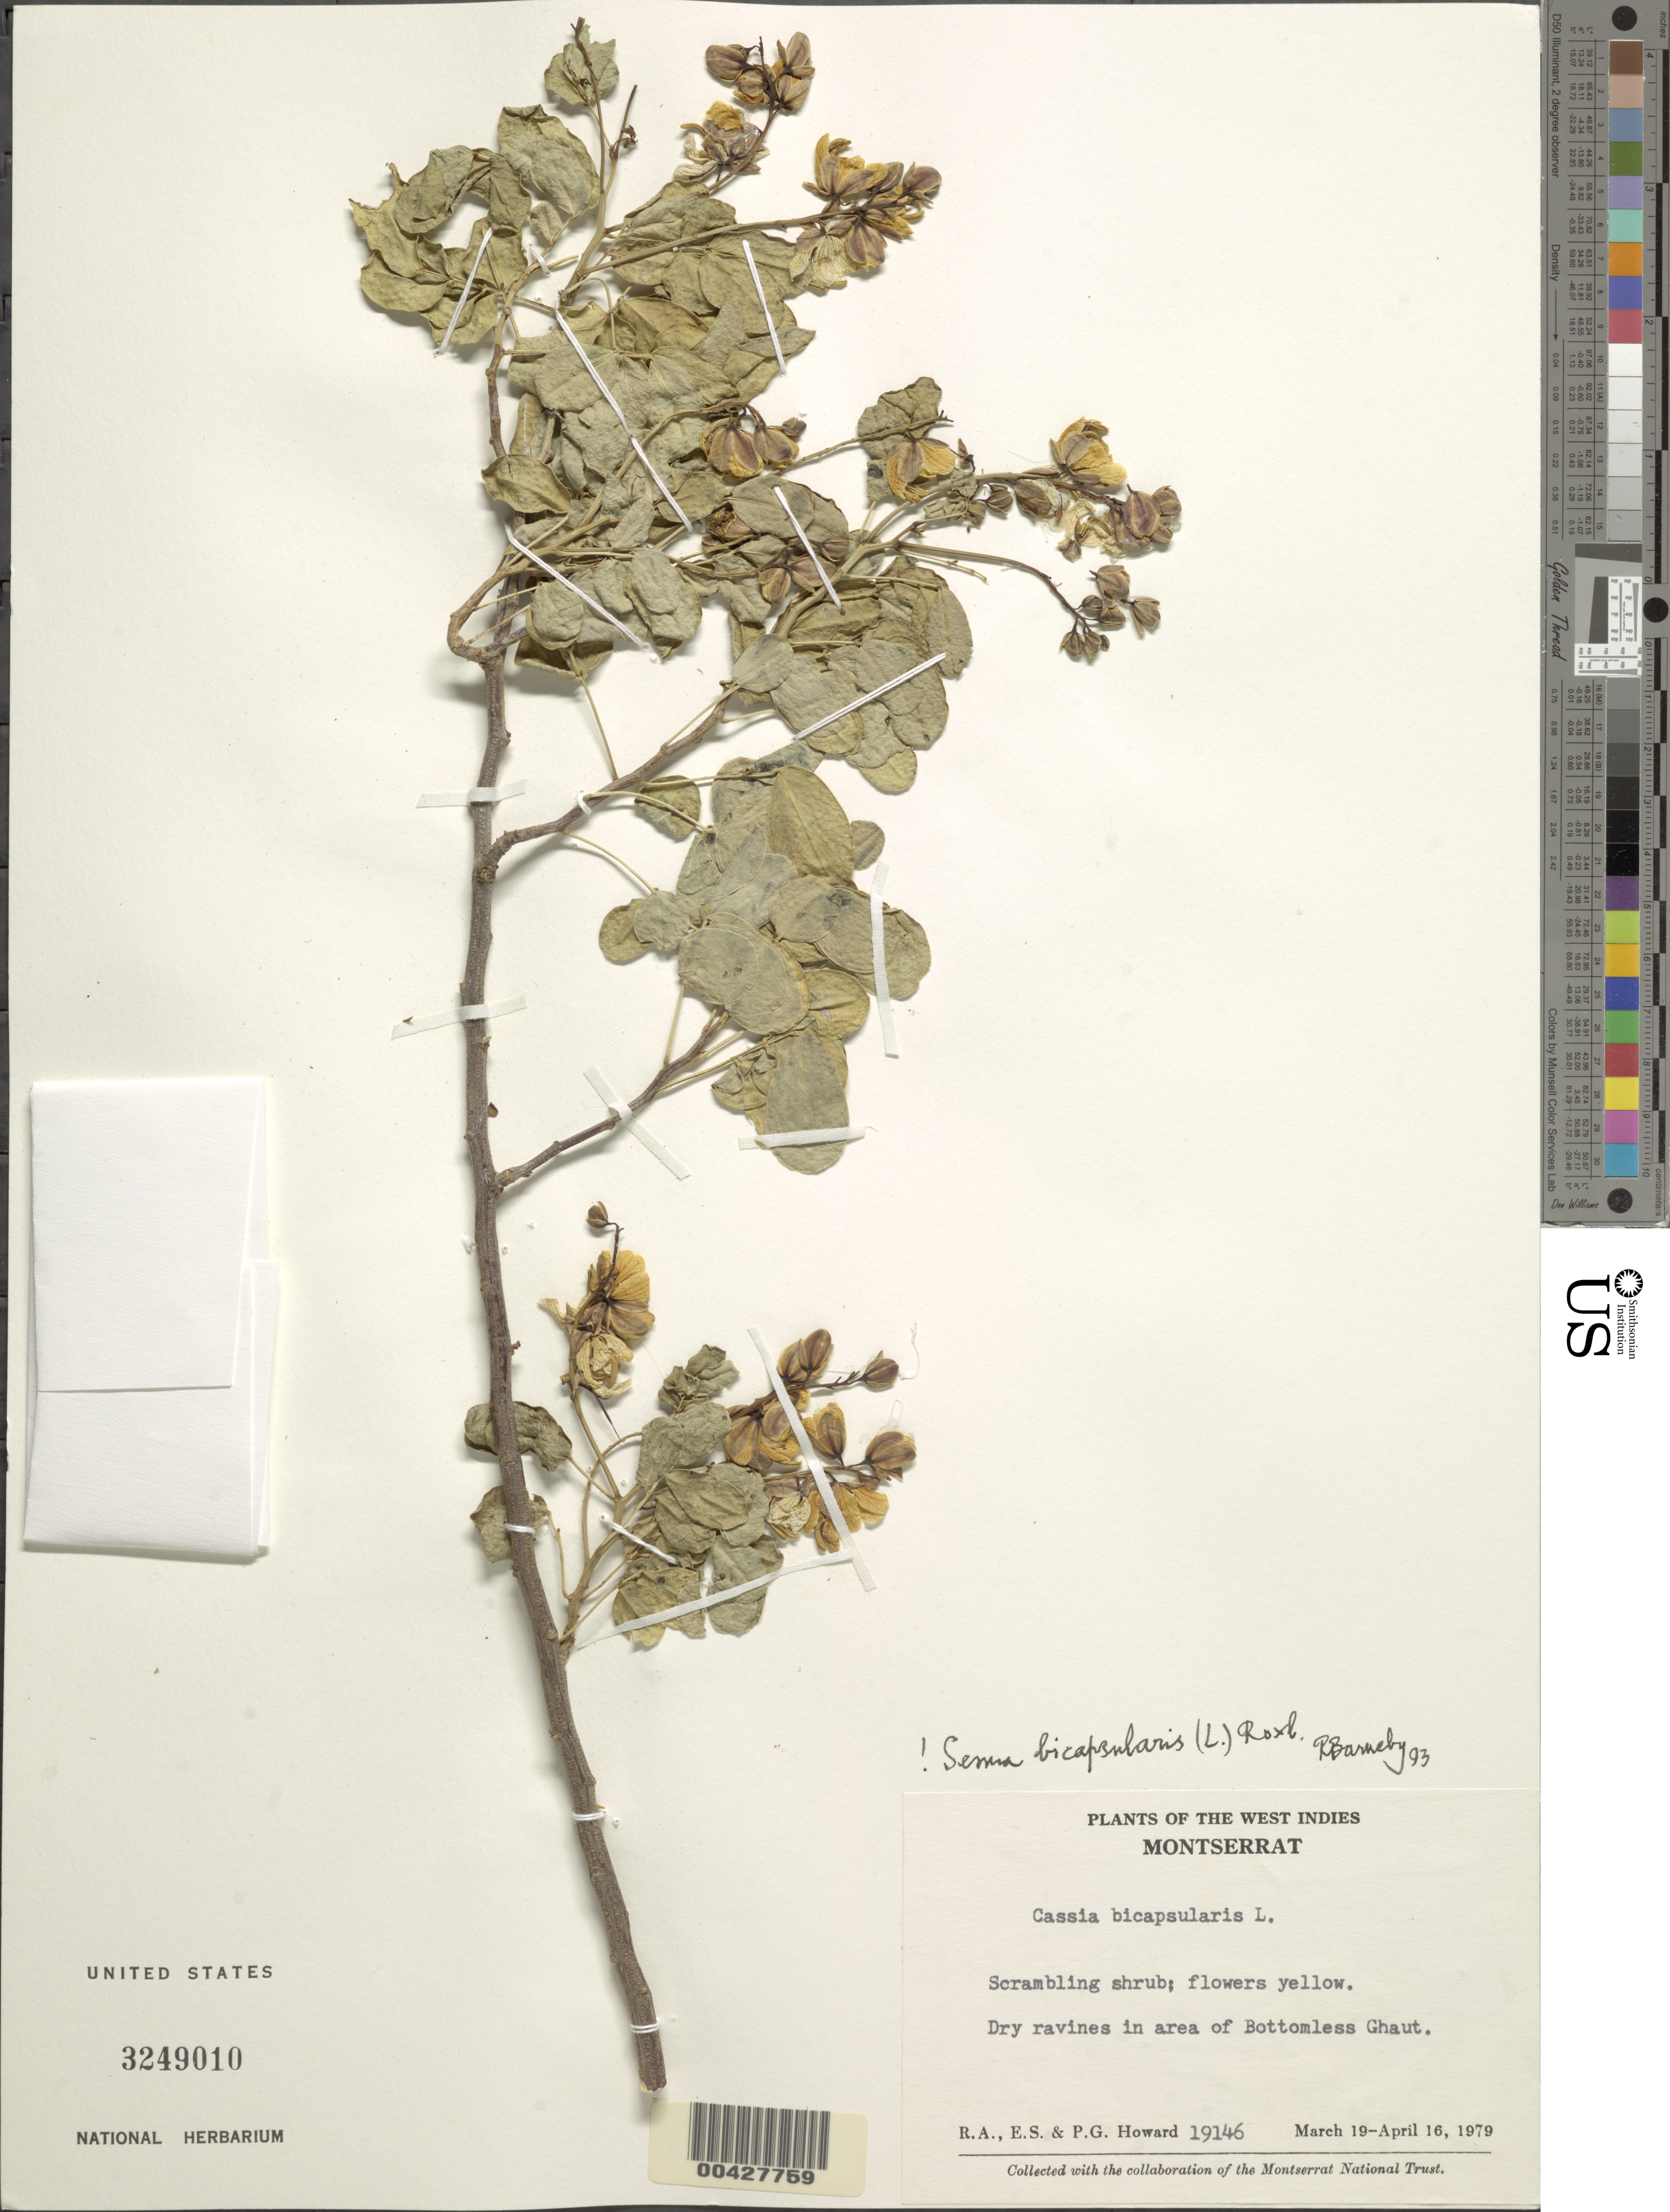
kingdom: Plantae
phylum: Tracheophyta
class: Magnoliopsida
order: Fabales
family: Fabaceae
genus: Senna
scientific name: Senna bicapsularis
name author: (L.) Roxb.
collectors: R. A. Howard, E. S. Howard & P. Howard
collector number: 19146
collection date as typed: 19 Mar 1979 to 16 Apr 1979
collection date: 1979-03-19/1979-04-16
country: Montserrat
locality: Bottomless ghaut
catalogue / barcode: US 3249010